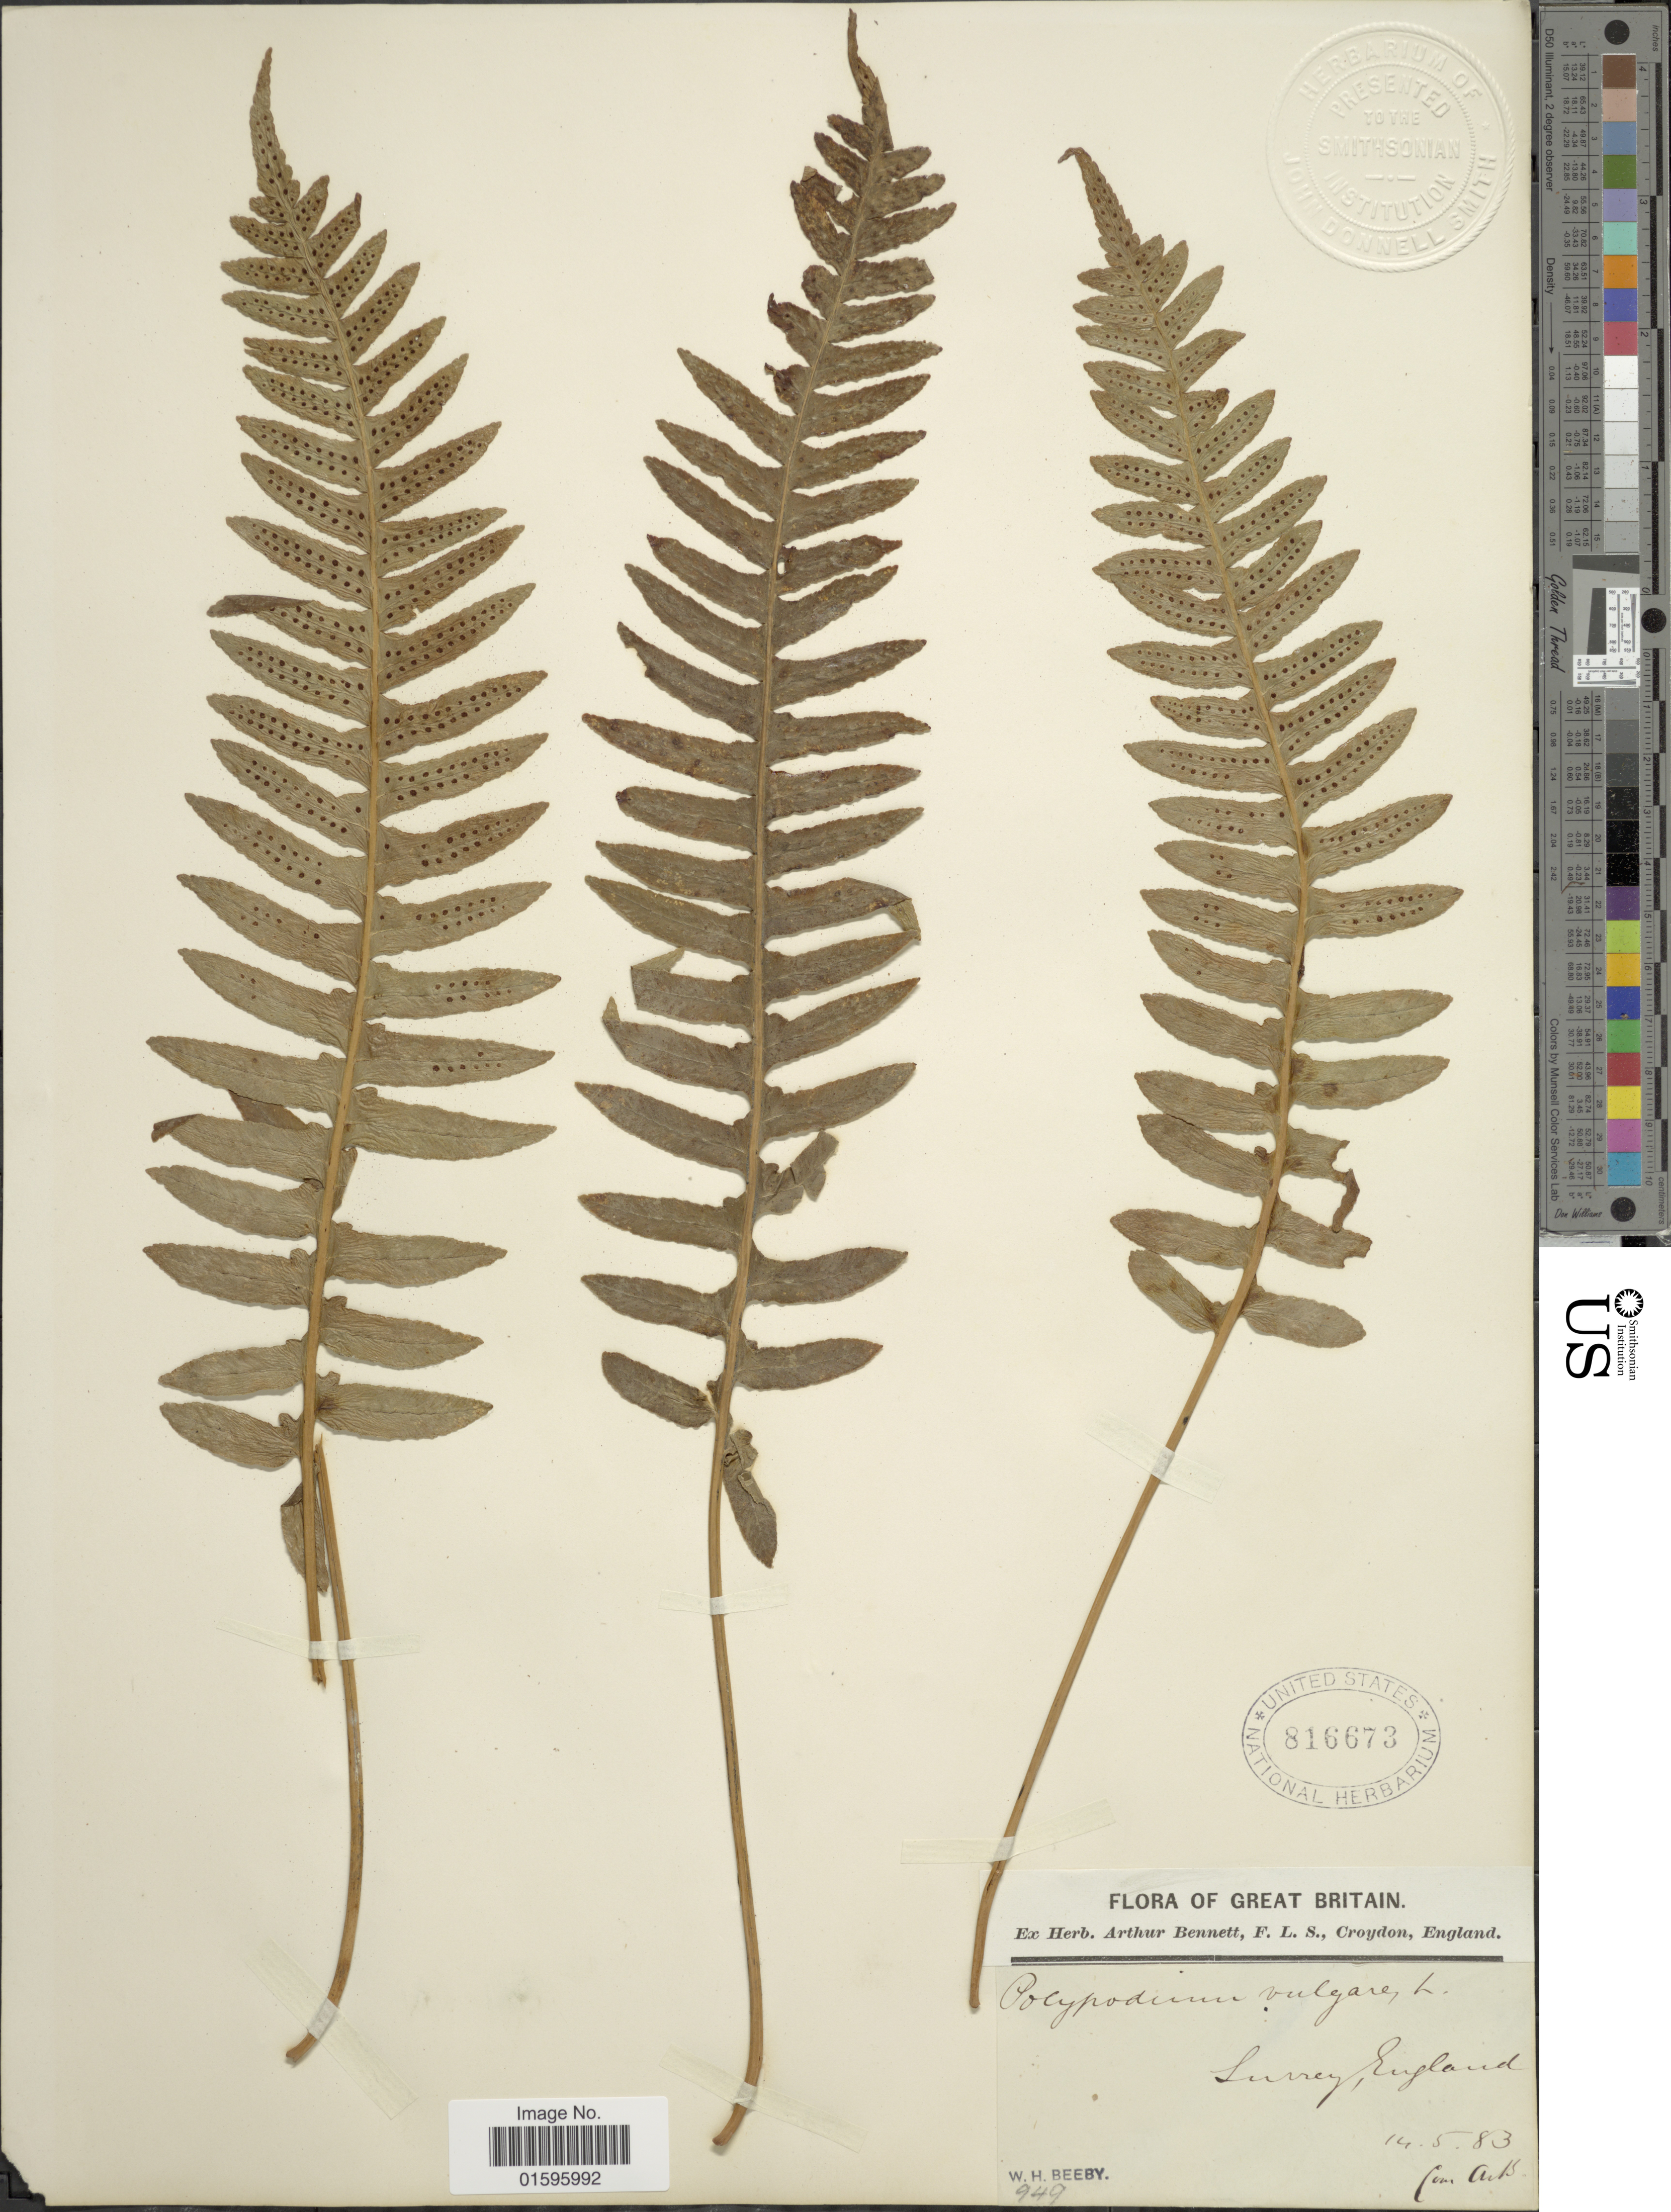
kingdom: Plantae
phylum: Tracheophyta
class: Polypodiopsida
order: Polypodiales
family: Polypodiaceae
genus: Polypodium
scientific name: Polypodium vulgare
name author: L.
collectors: W. Beeby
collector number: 949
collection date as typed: Transcribed d/m/y: 14/5/83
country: United Kingdom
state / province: England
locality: Great Britain, Surrey, England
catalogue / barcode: US 816673